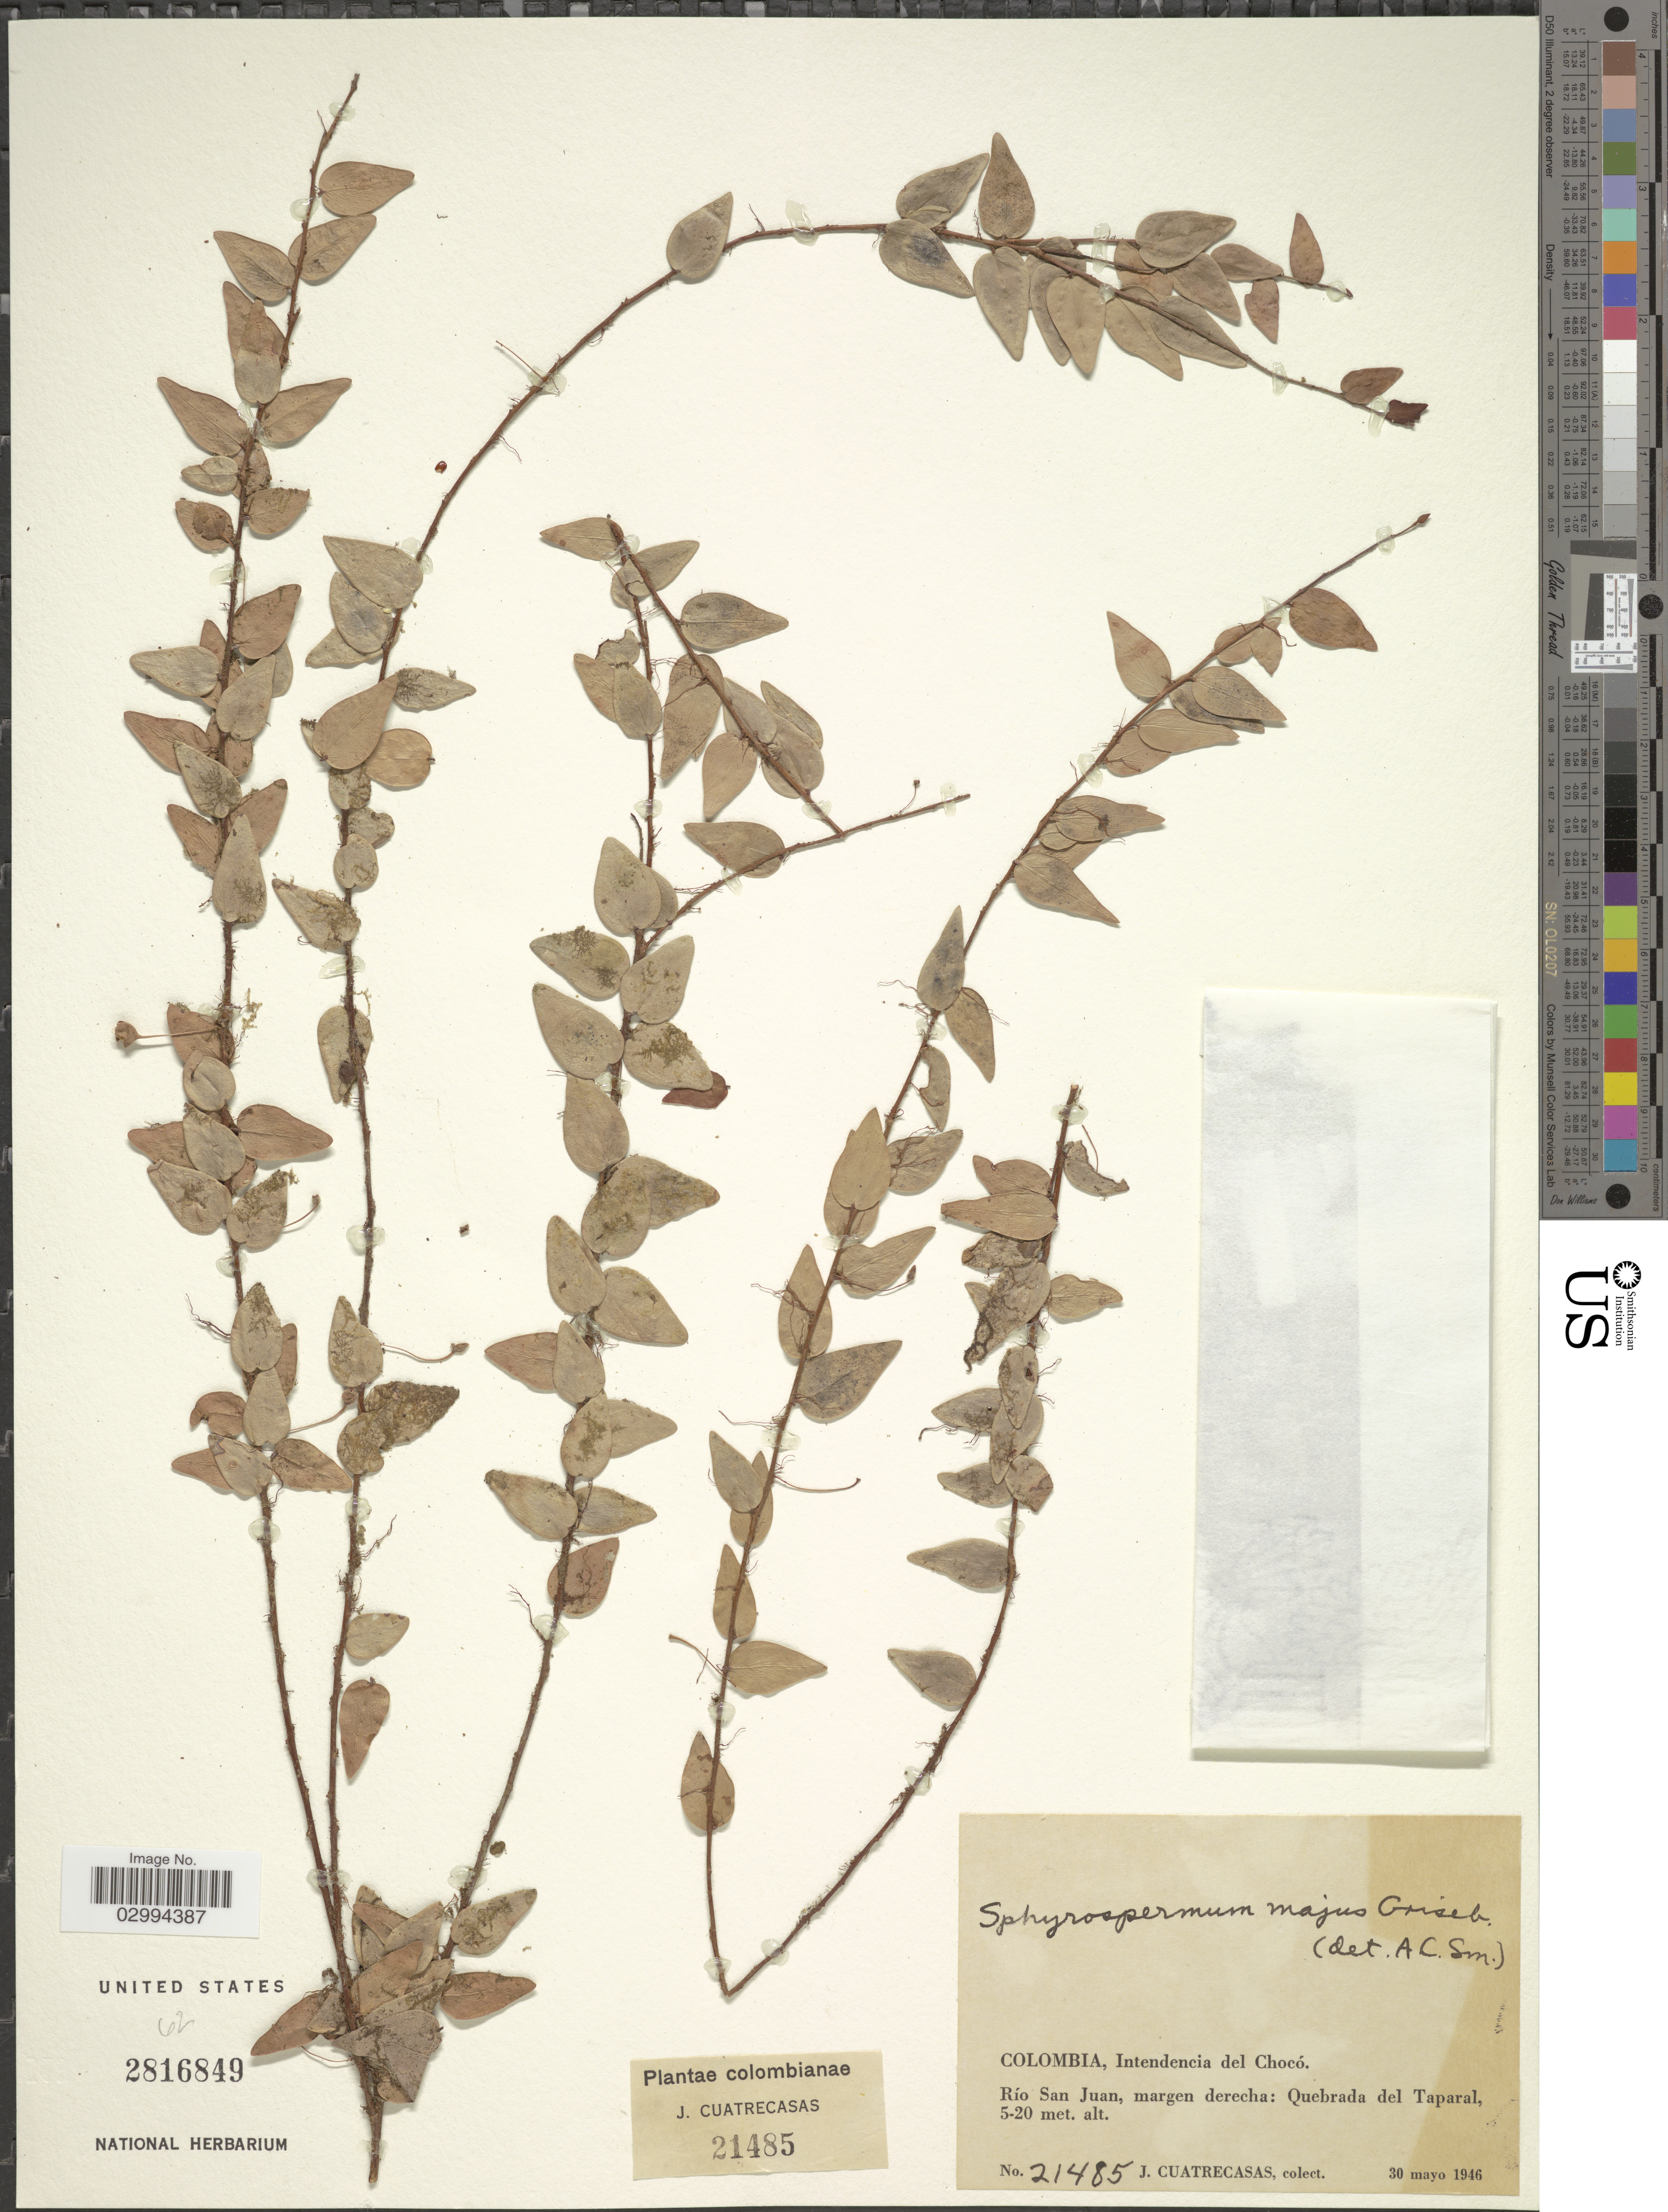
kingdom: Plantae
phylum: Tracheophyta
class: Magnoliopsida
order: Ericales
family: Ericaceae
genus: Sphyrospermum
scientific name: Sphyrospermum majus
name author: Griseb.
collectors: J. Cuatrecasas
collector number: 21485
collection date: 1946-05-30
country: Colombia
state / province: Chocó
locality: Río San Juan, margen derecha: Quebrada del Taparal.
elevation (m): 5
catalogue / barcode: US 2816849